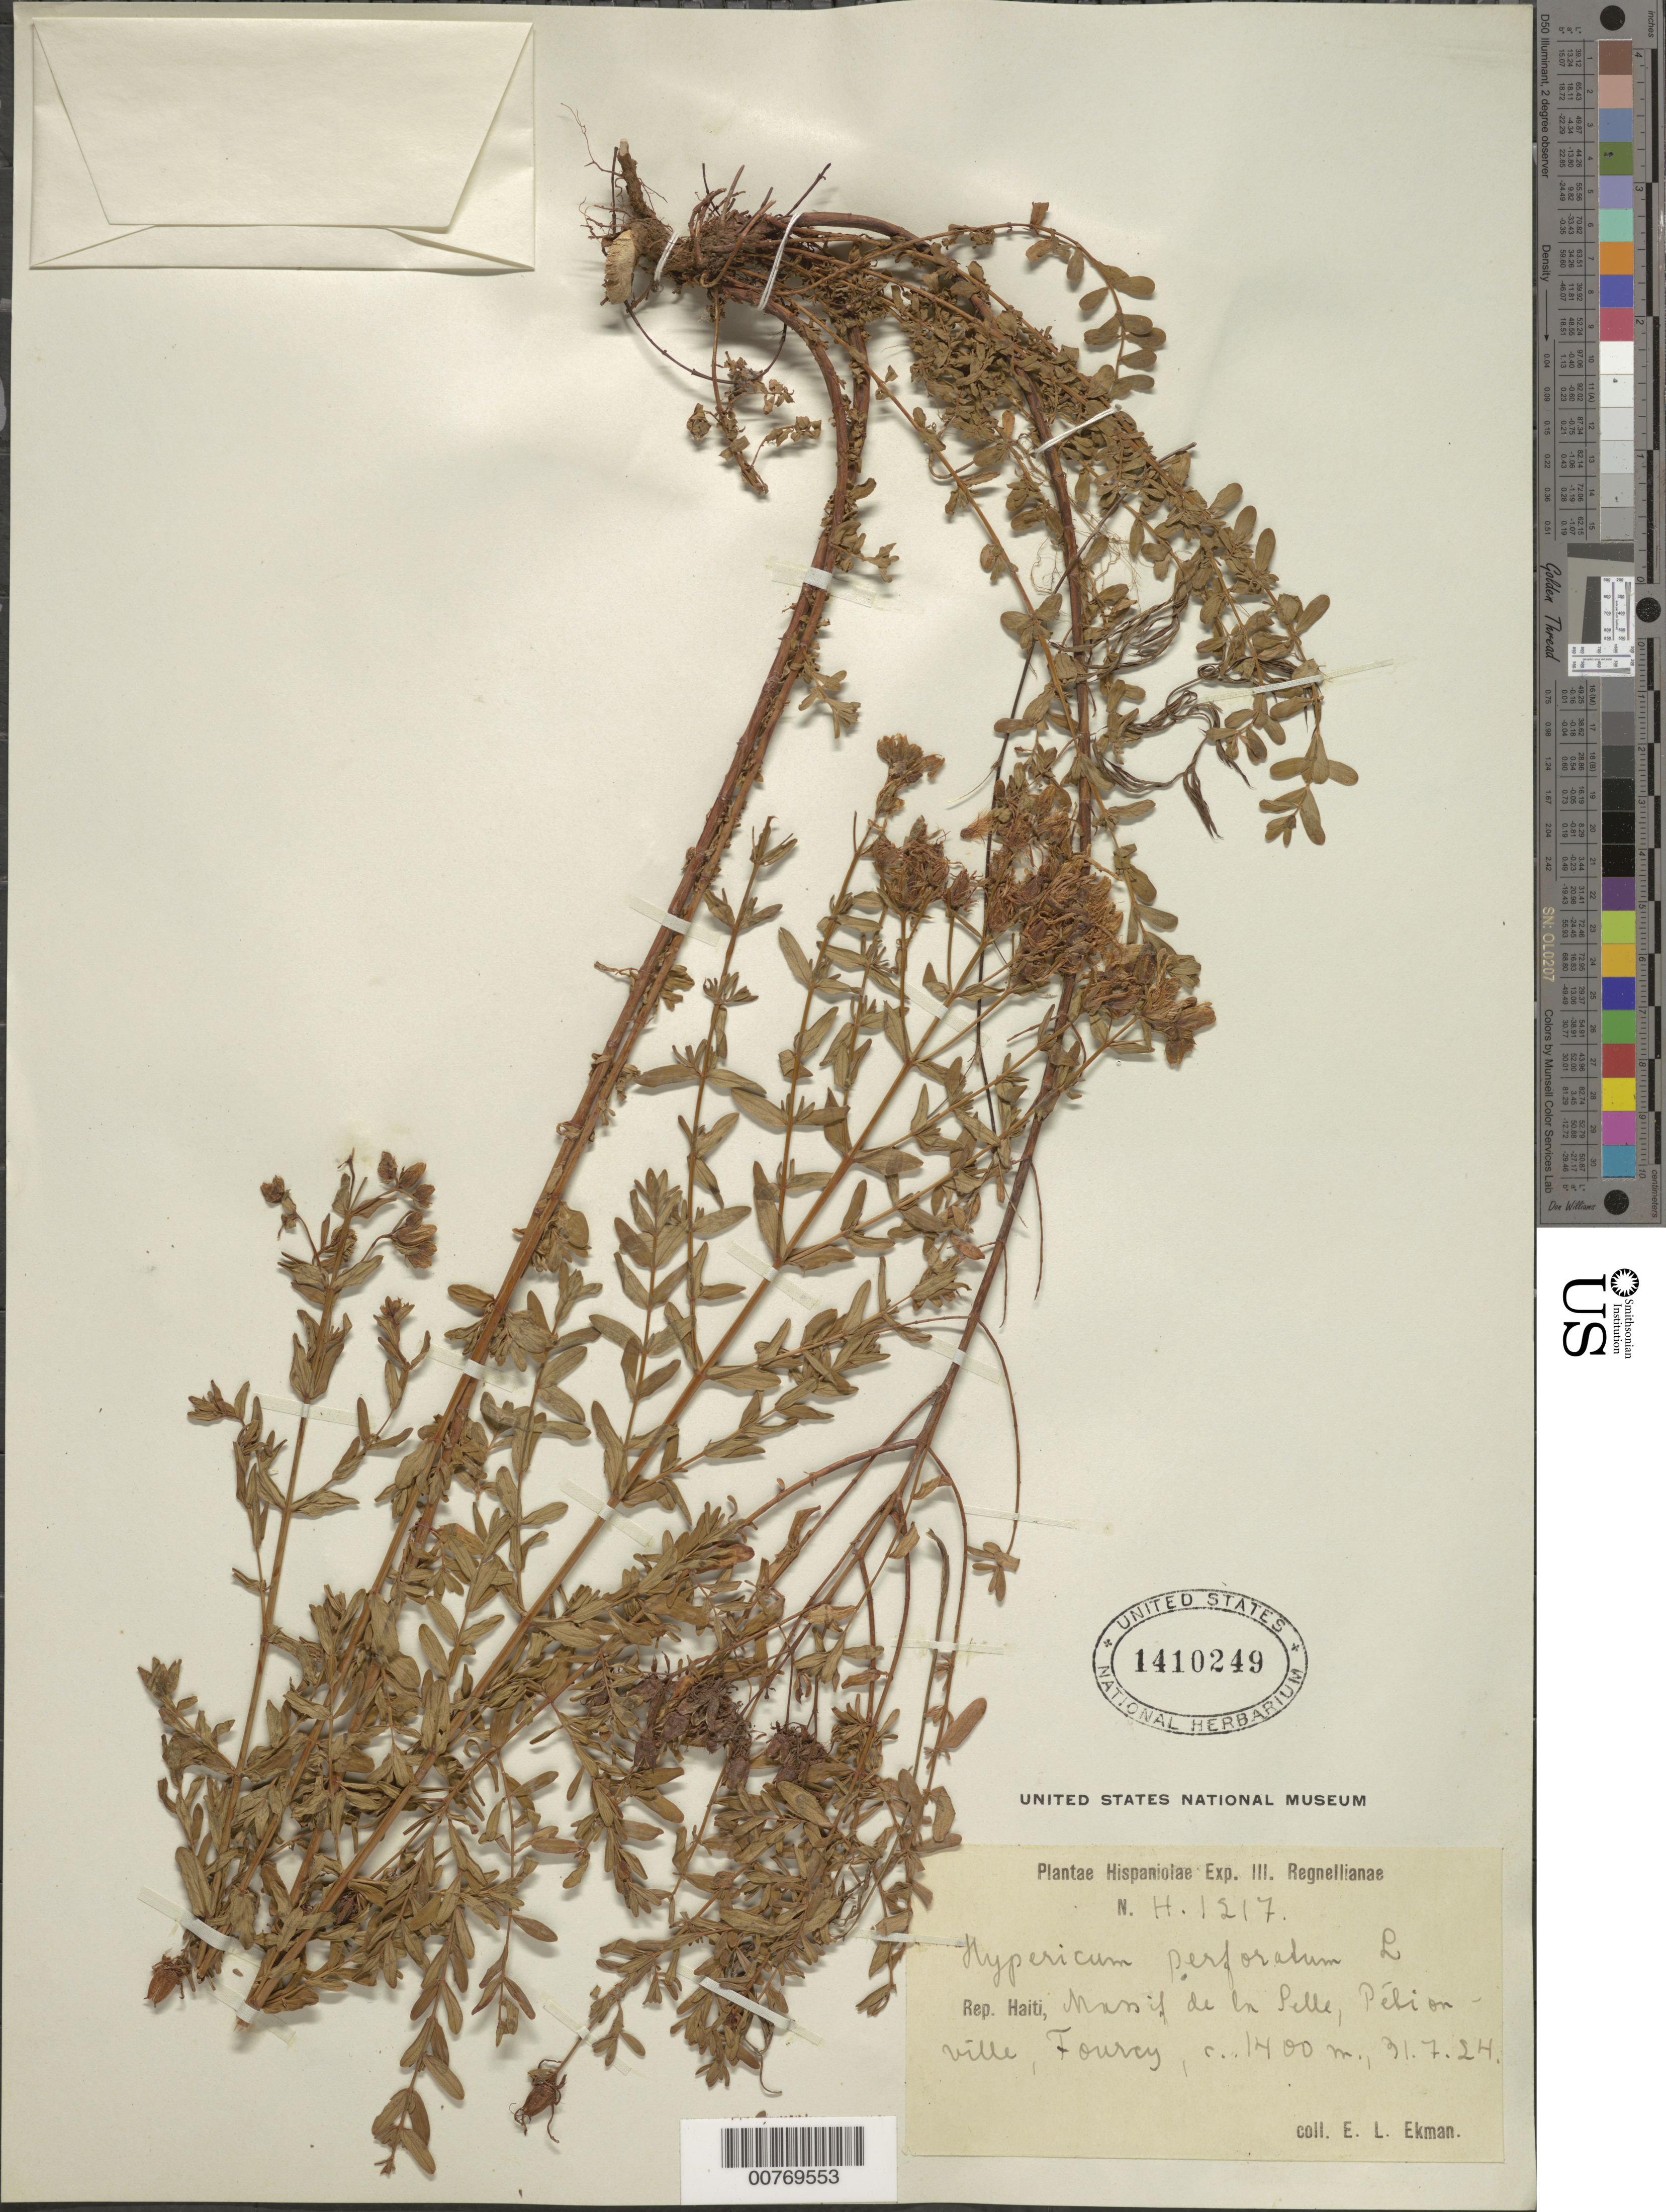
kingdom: Plantae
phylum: Tracheophyta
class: Magnoliopsida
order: Malpighiales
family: Hypericaceae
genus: Hypericum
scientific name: Hypericum perforatum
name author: L.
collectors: E. L. Ekman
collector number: H 1217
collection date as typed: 31 Jul 1924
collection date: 1924-07-31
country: Haiti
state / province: Ouest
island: Hispaniola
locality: Massif de la Selle, Pétionville, Fourcy.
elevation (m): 1400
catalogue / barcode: US 1410249